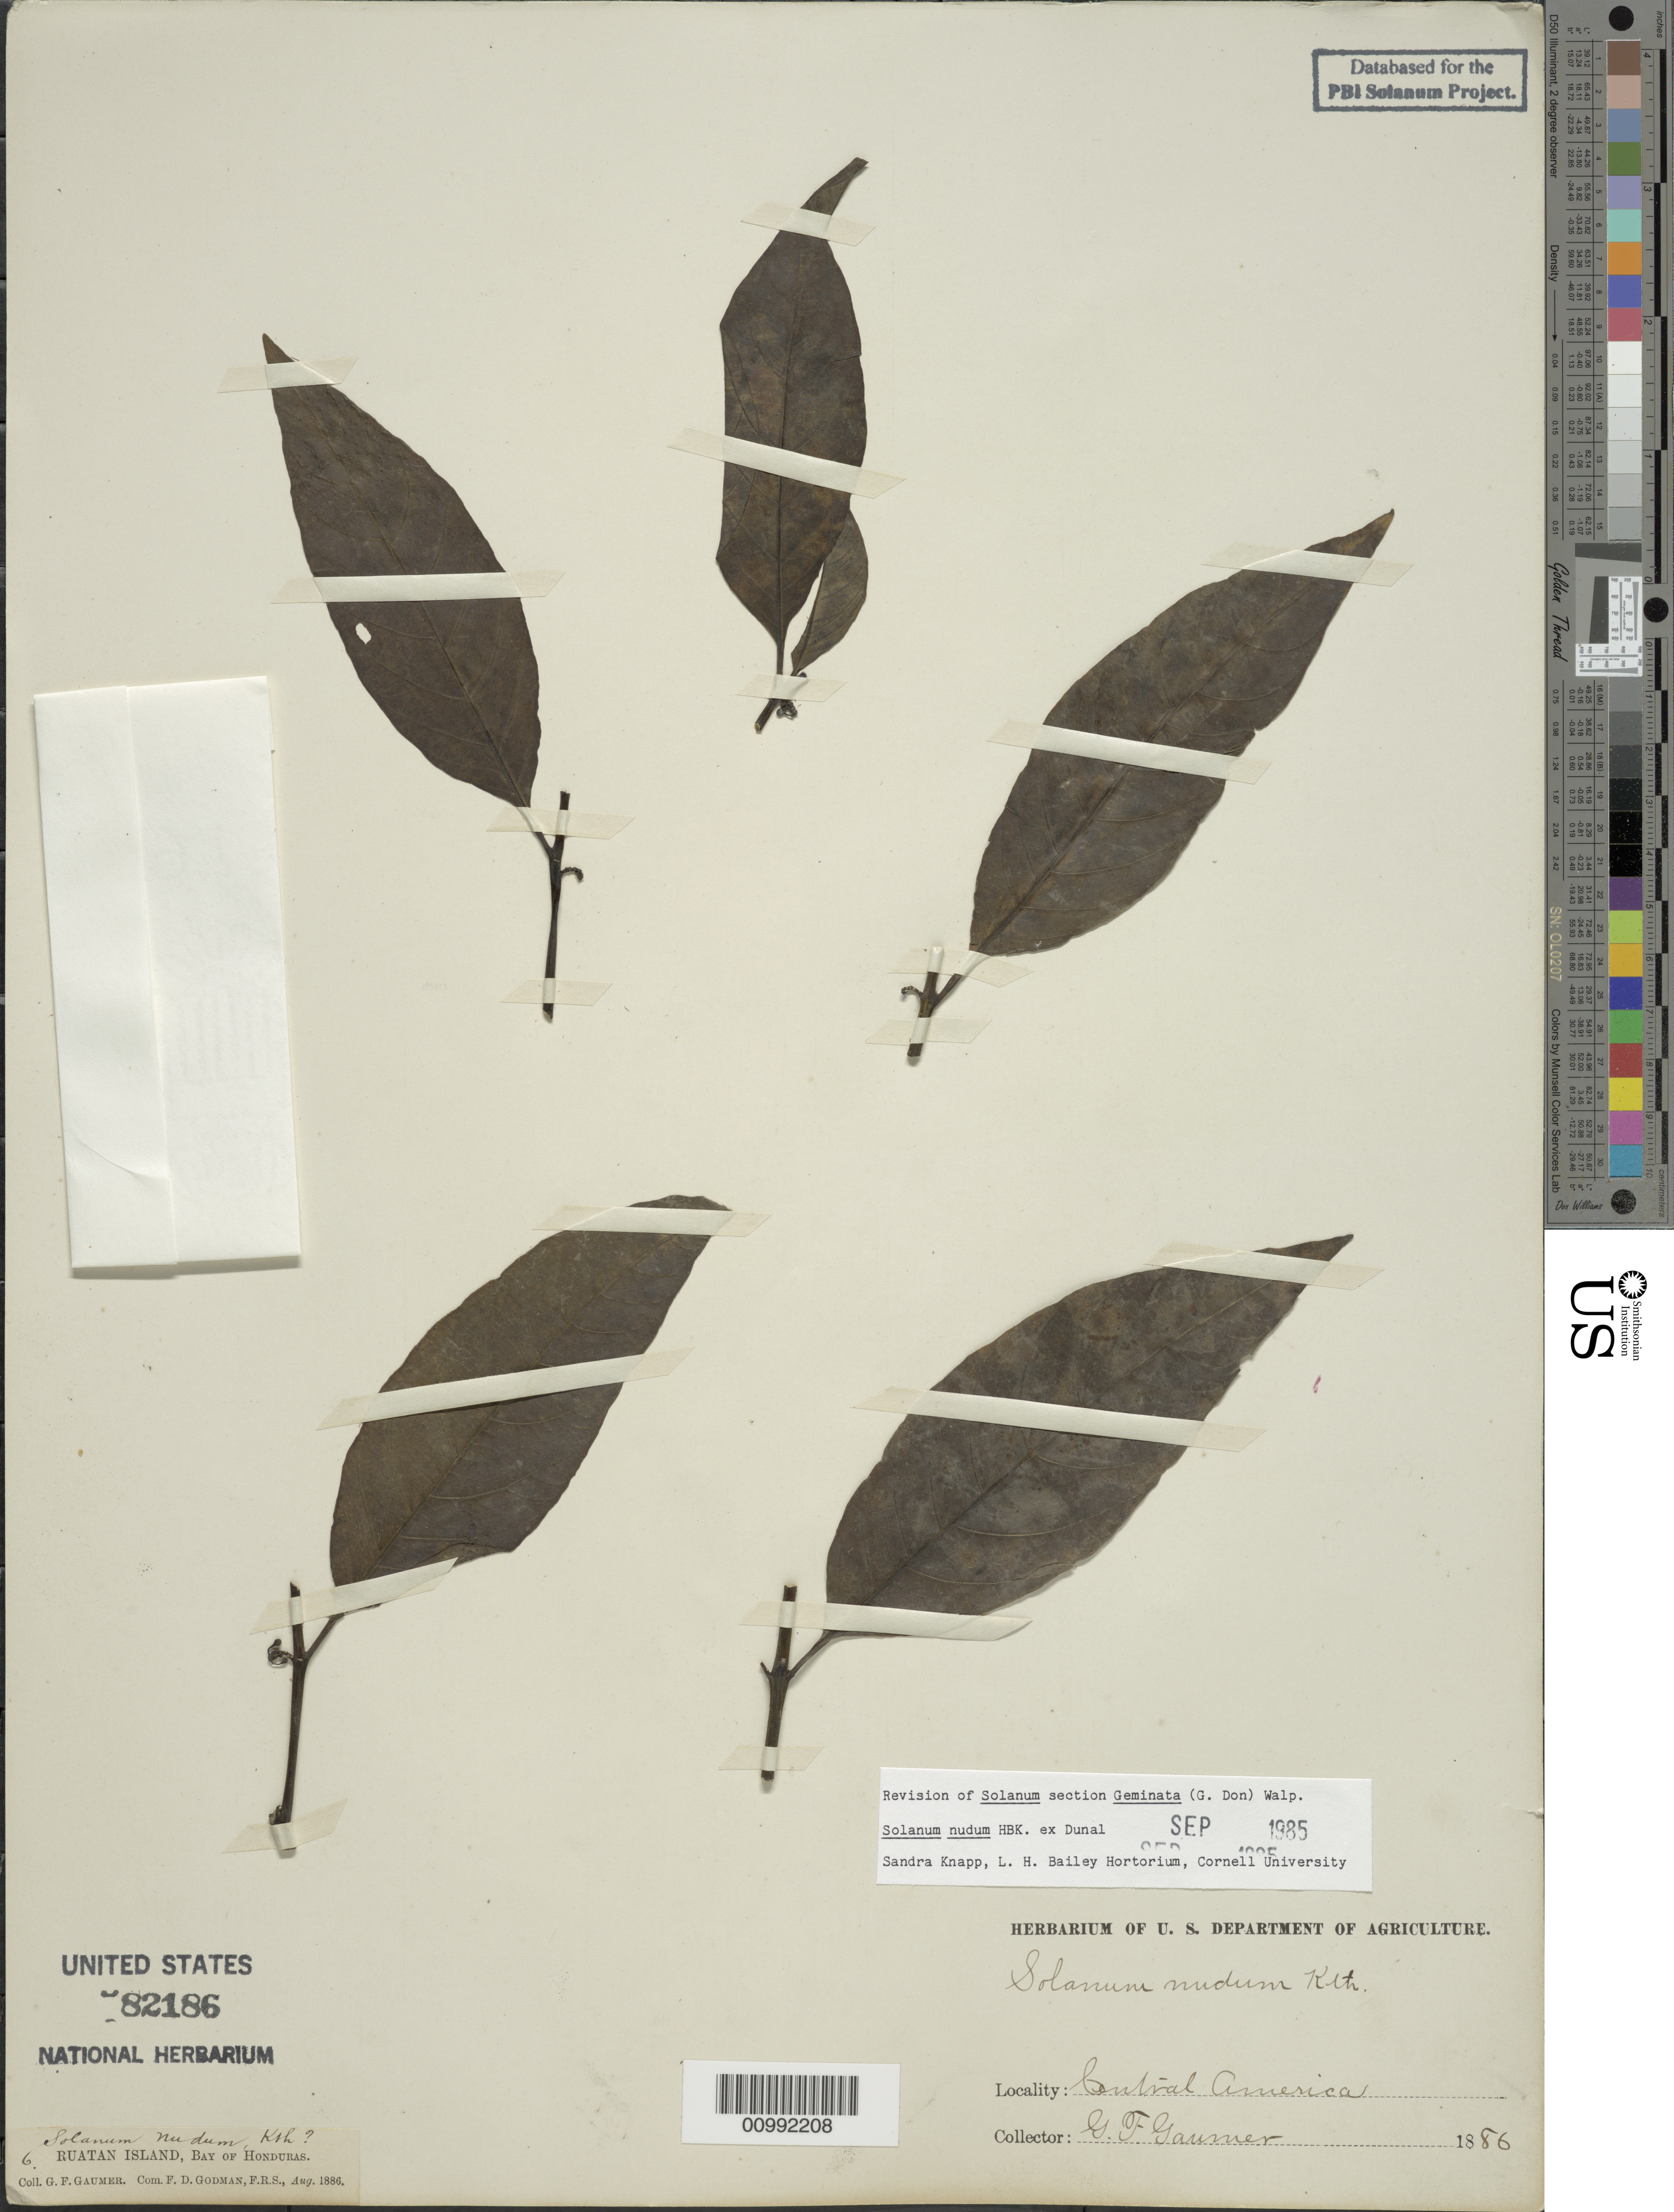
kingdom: Plantae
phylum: Tracheophyta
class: Magnoliopsida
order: Solanales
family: Solanaceae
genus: Solanum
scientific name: Solanum nudum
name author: Dunal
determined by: Knapp, S. D.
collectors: G. F. Gaumer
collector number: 6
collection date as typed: Aug 1886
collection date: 1886-08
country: Honduras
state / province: Islas de la Bahía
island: Roatan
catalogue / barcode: US 82186